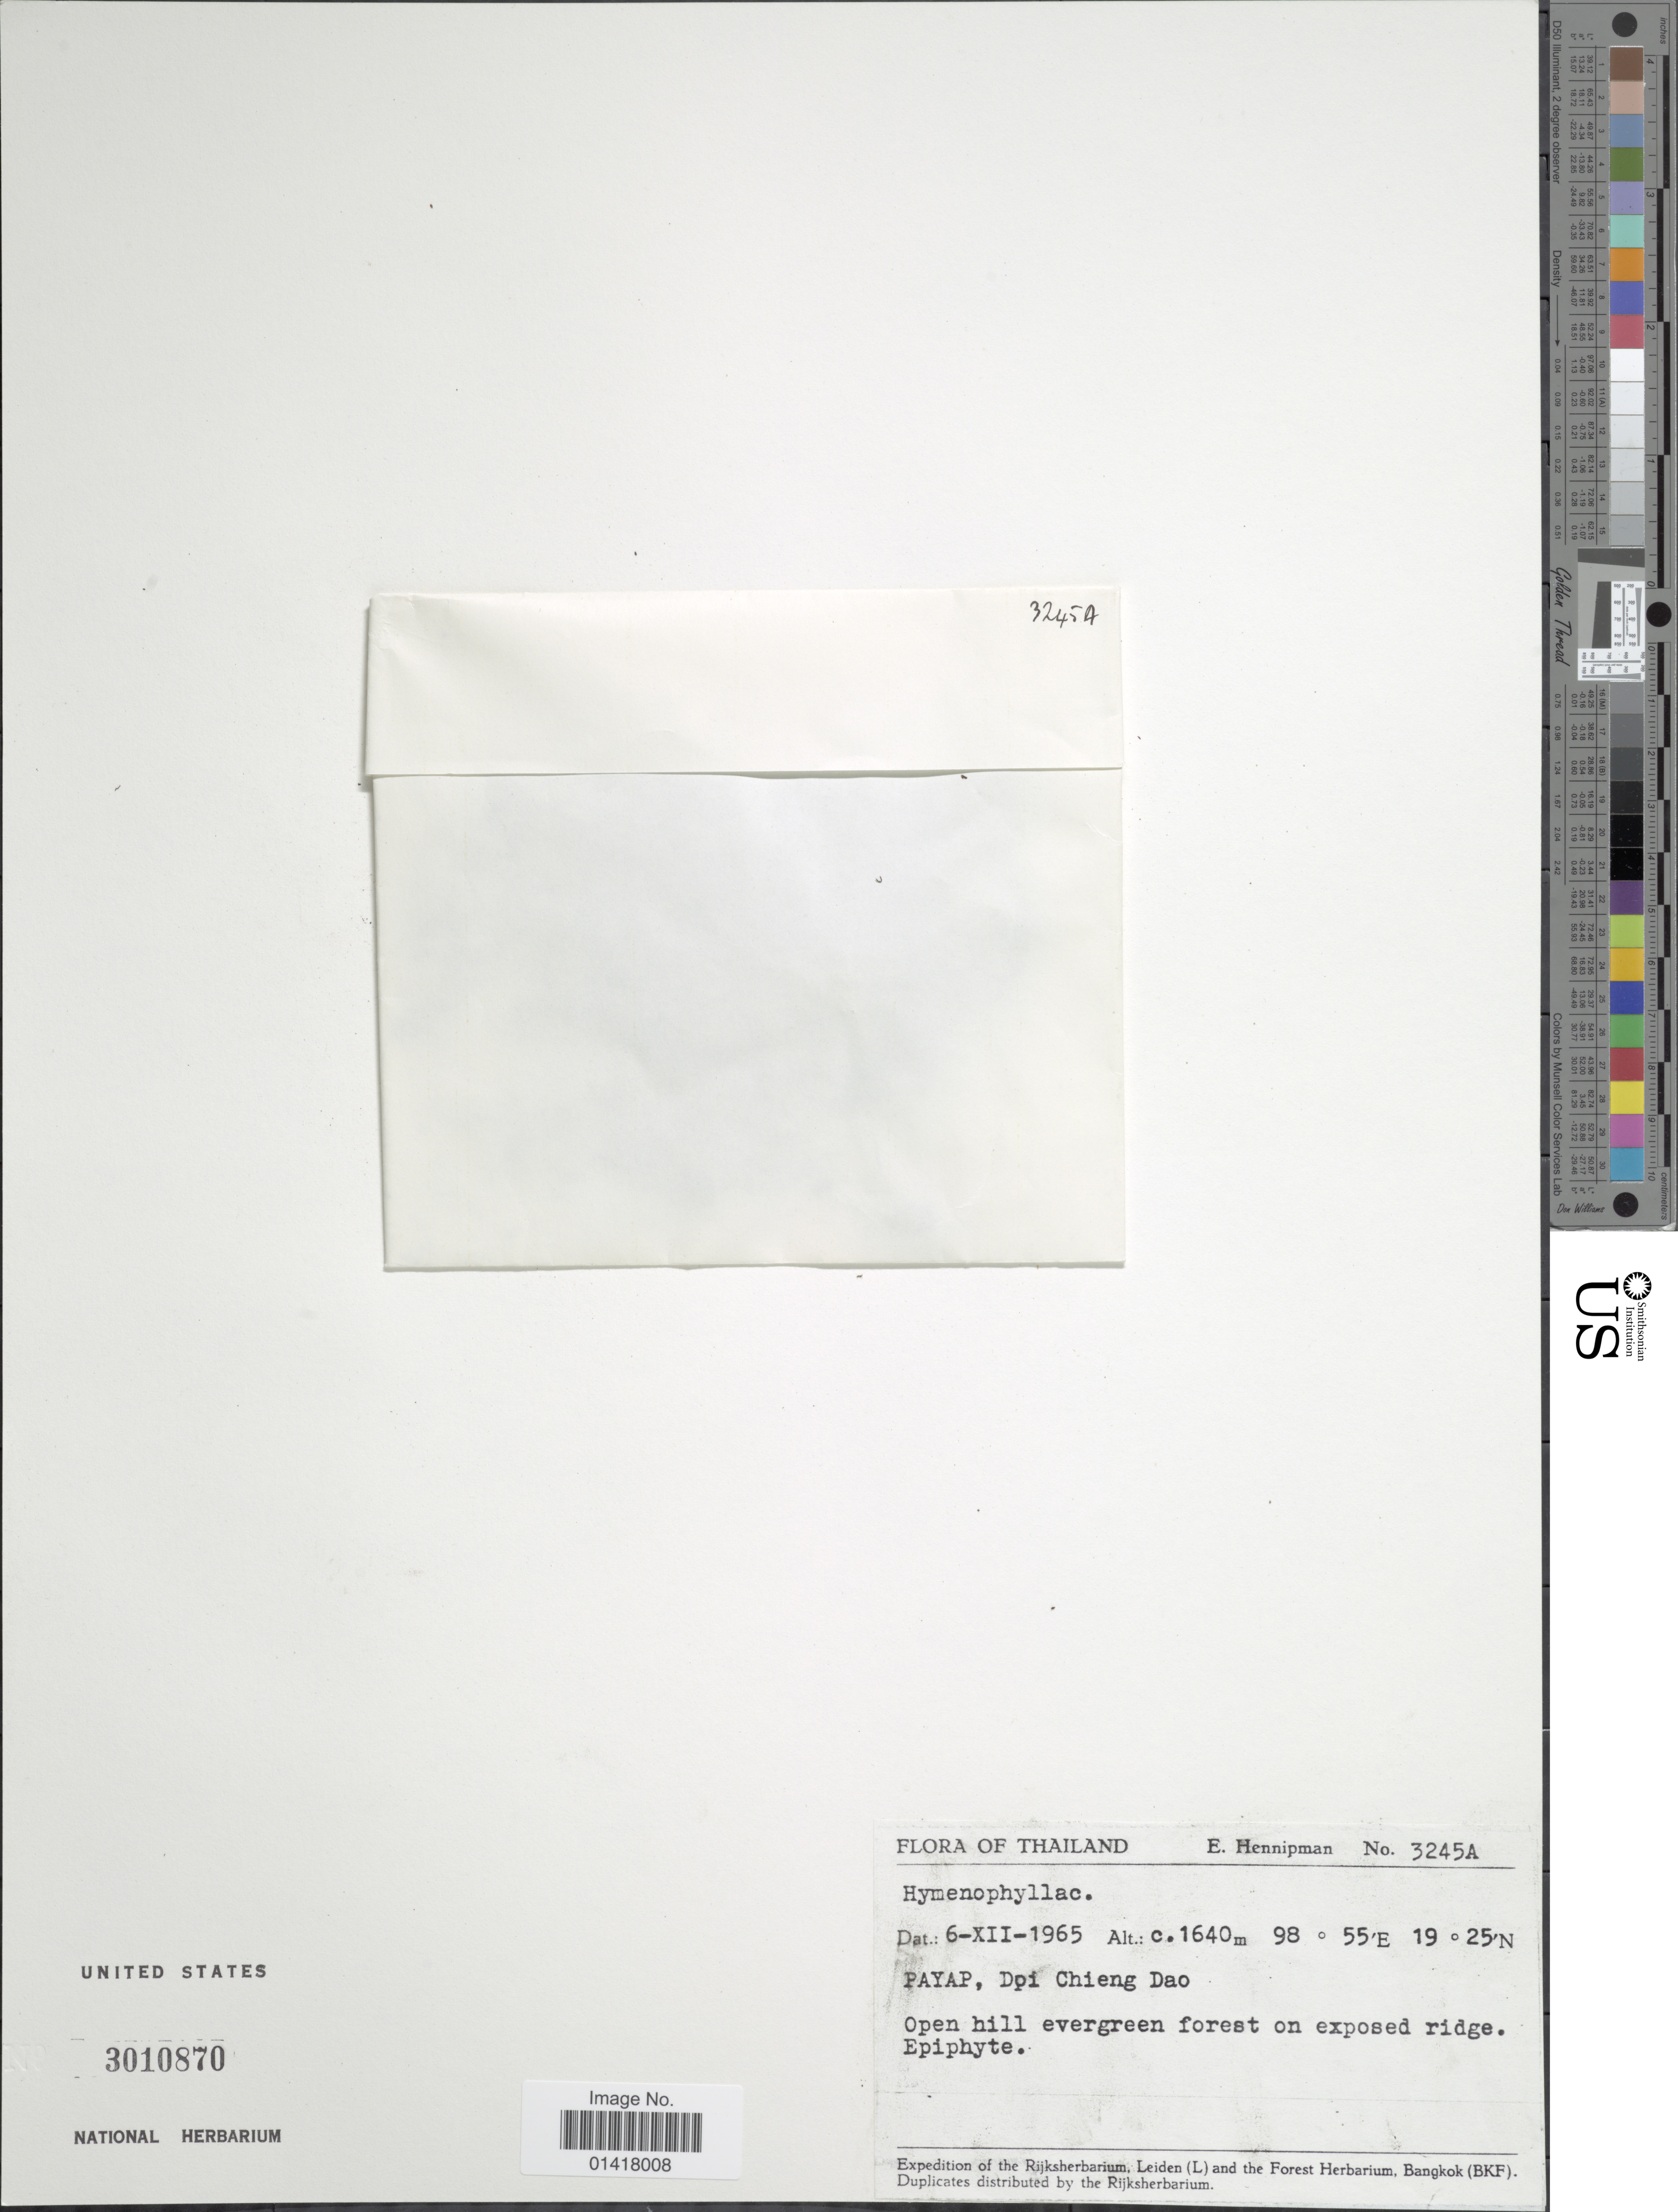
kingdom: Plantae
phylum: Tracheophyta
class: Polypodiopsida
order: Hymenophyllales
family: Hymenophyllaceae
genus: Hymenophyllum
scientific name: Hymenophyllum sp.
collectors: E. Hennipman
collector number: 3245A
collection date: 1965-12-16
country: Thailand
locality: Payap, Doi Chieng Dao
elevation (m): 1640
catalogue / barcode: US 3010870